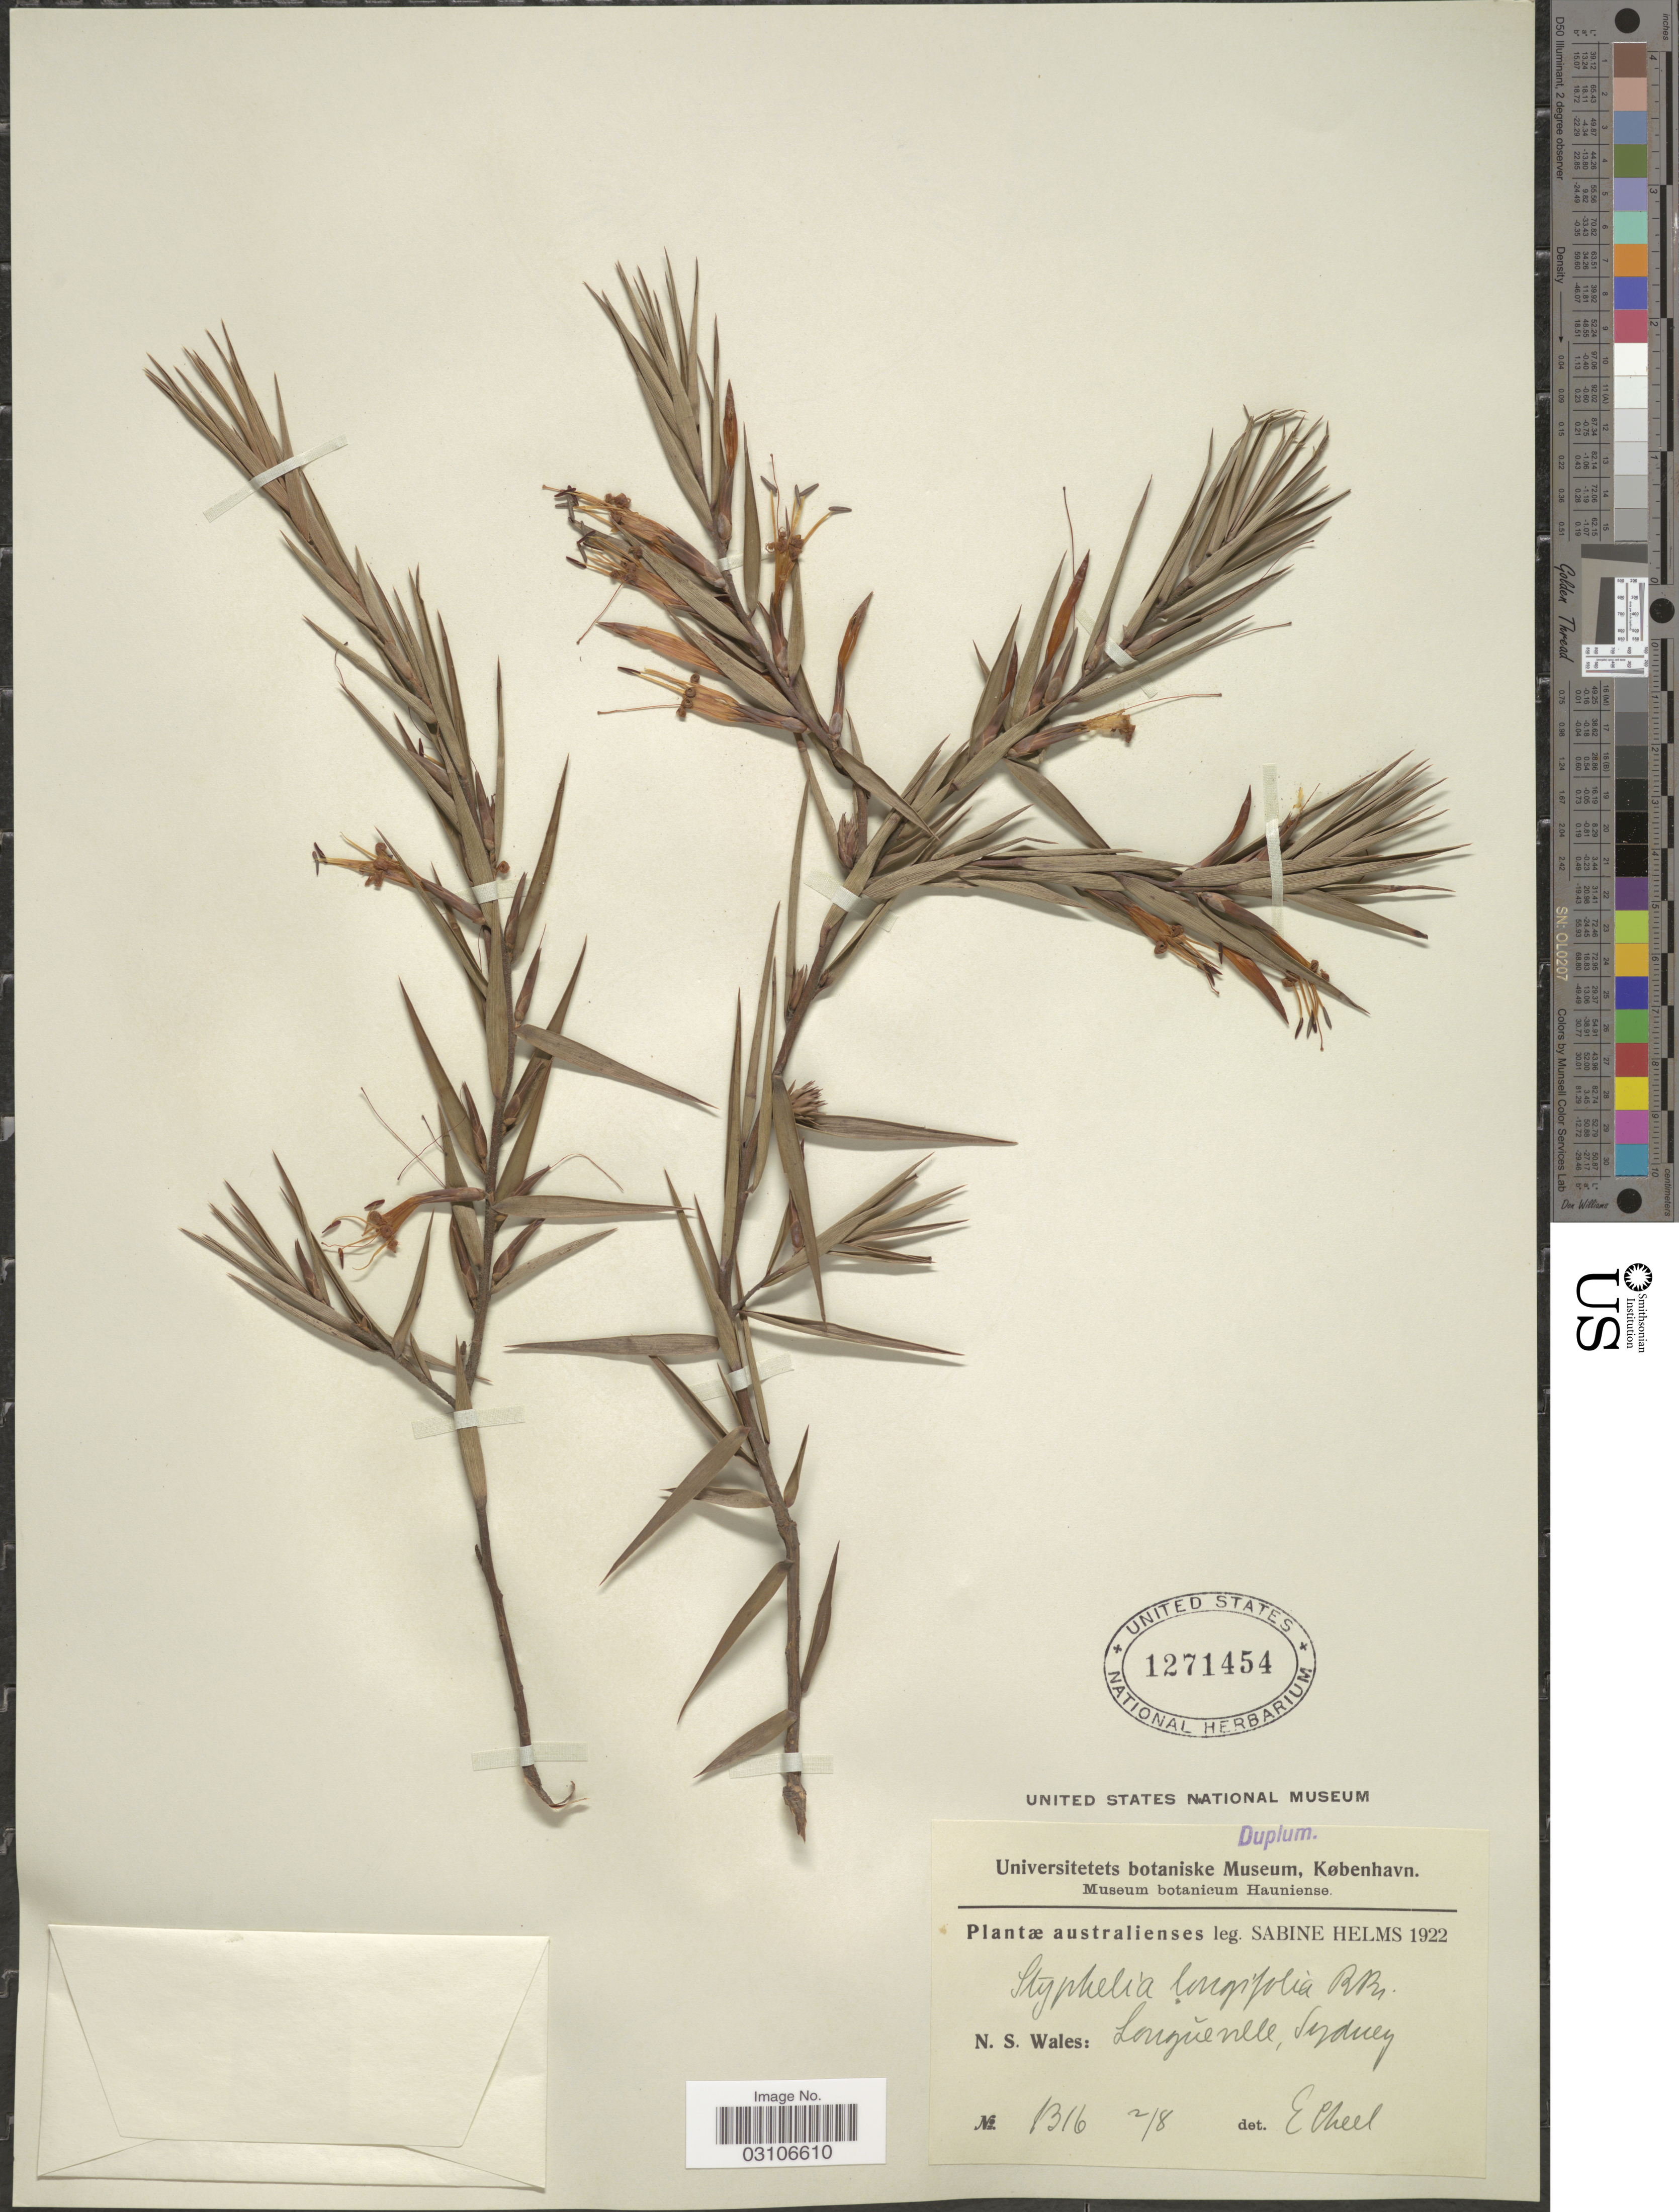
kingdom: Plantae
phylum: Tracheophyta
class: Magnoliopsida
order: Ericales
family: Ericaceae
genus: Styphelia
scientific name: Styphelia longifolia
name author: R. Br.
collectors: S. Helms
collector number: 1316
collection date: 1922-08-02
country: Australia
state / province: New South Wales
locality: Lougueville, Sydney.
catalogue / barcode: US 1271454